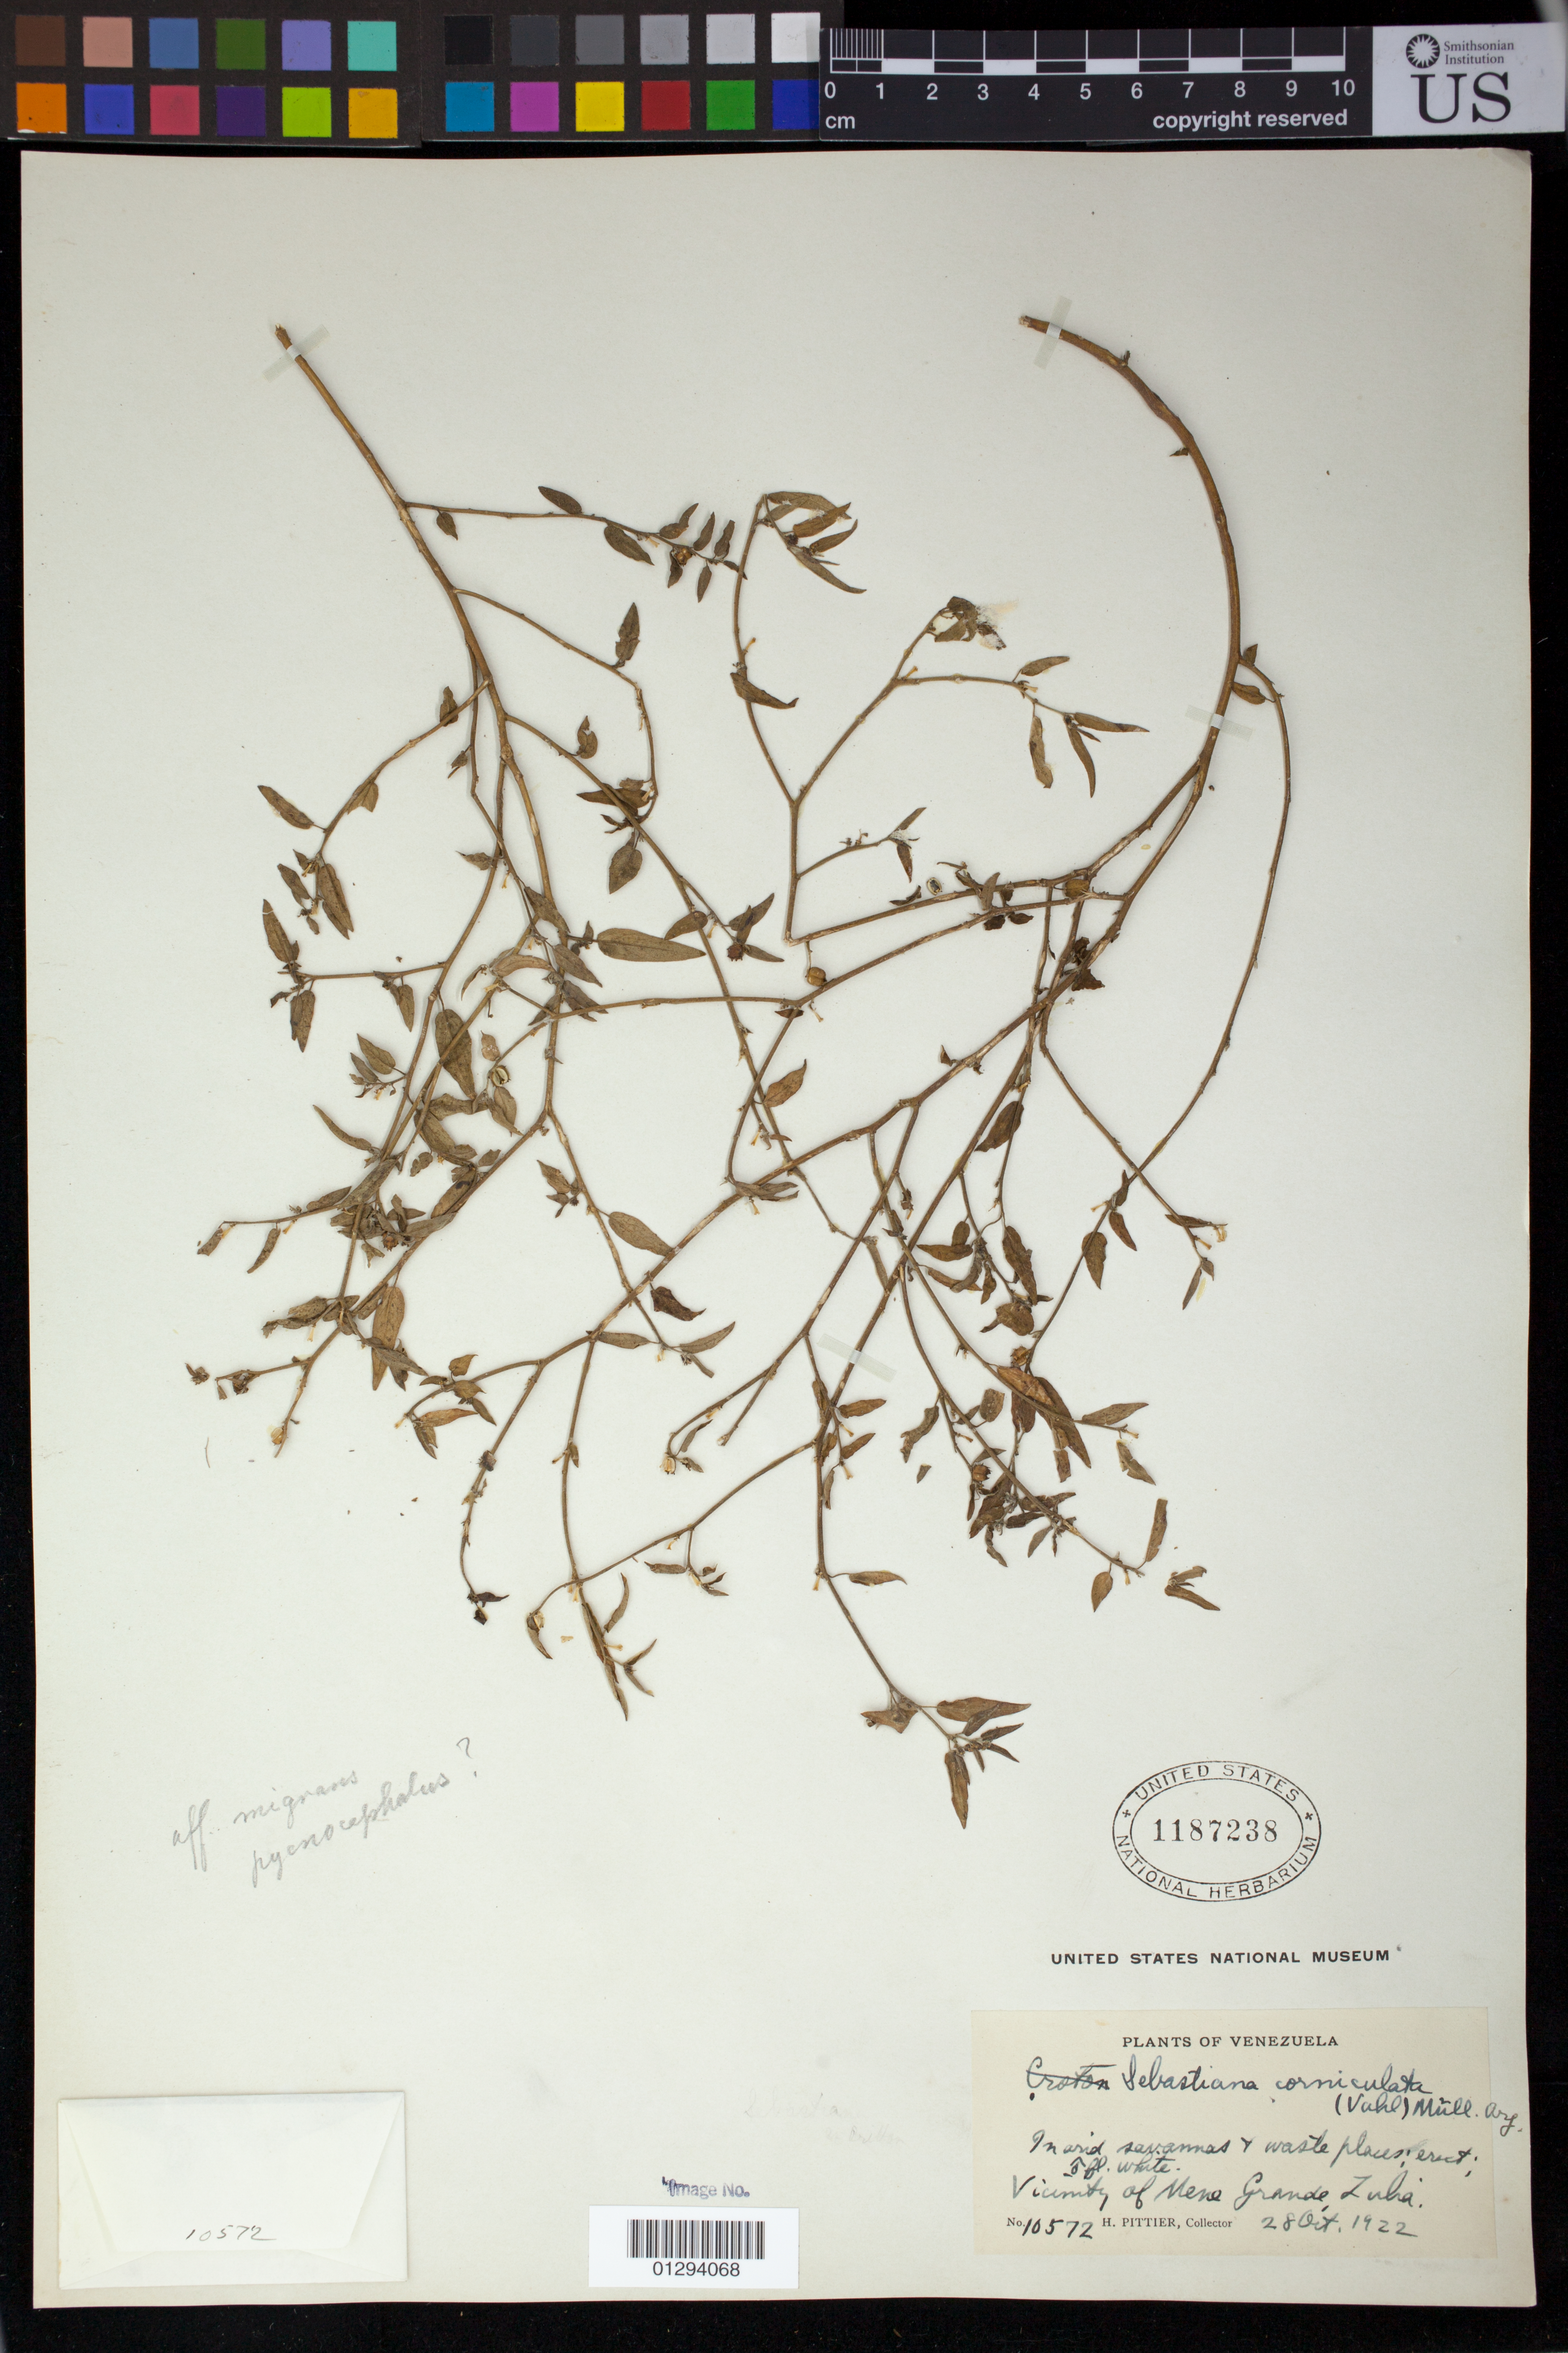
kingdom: Plantae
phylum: Tracheophyta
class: Magnoliopsida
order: Malpighiales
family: Euphorbiaceae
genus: Sebastiania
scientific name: Sebastiania corniculata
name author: (Vahl) Müll. Arg.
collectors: H. F. Pittier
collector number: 10572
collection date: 1922-10-28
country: Venezuela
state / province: Zulia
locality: Vicinity of Mene Grande, Zulia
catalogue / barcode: US 1187238